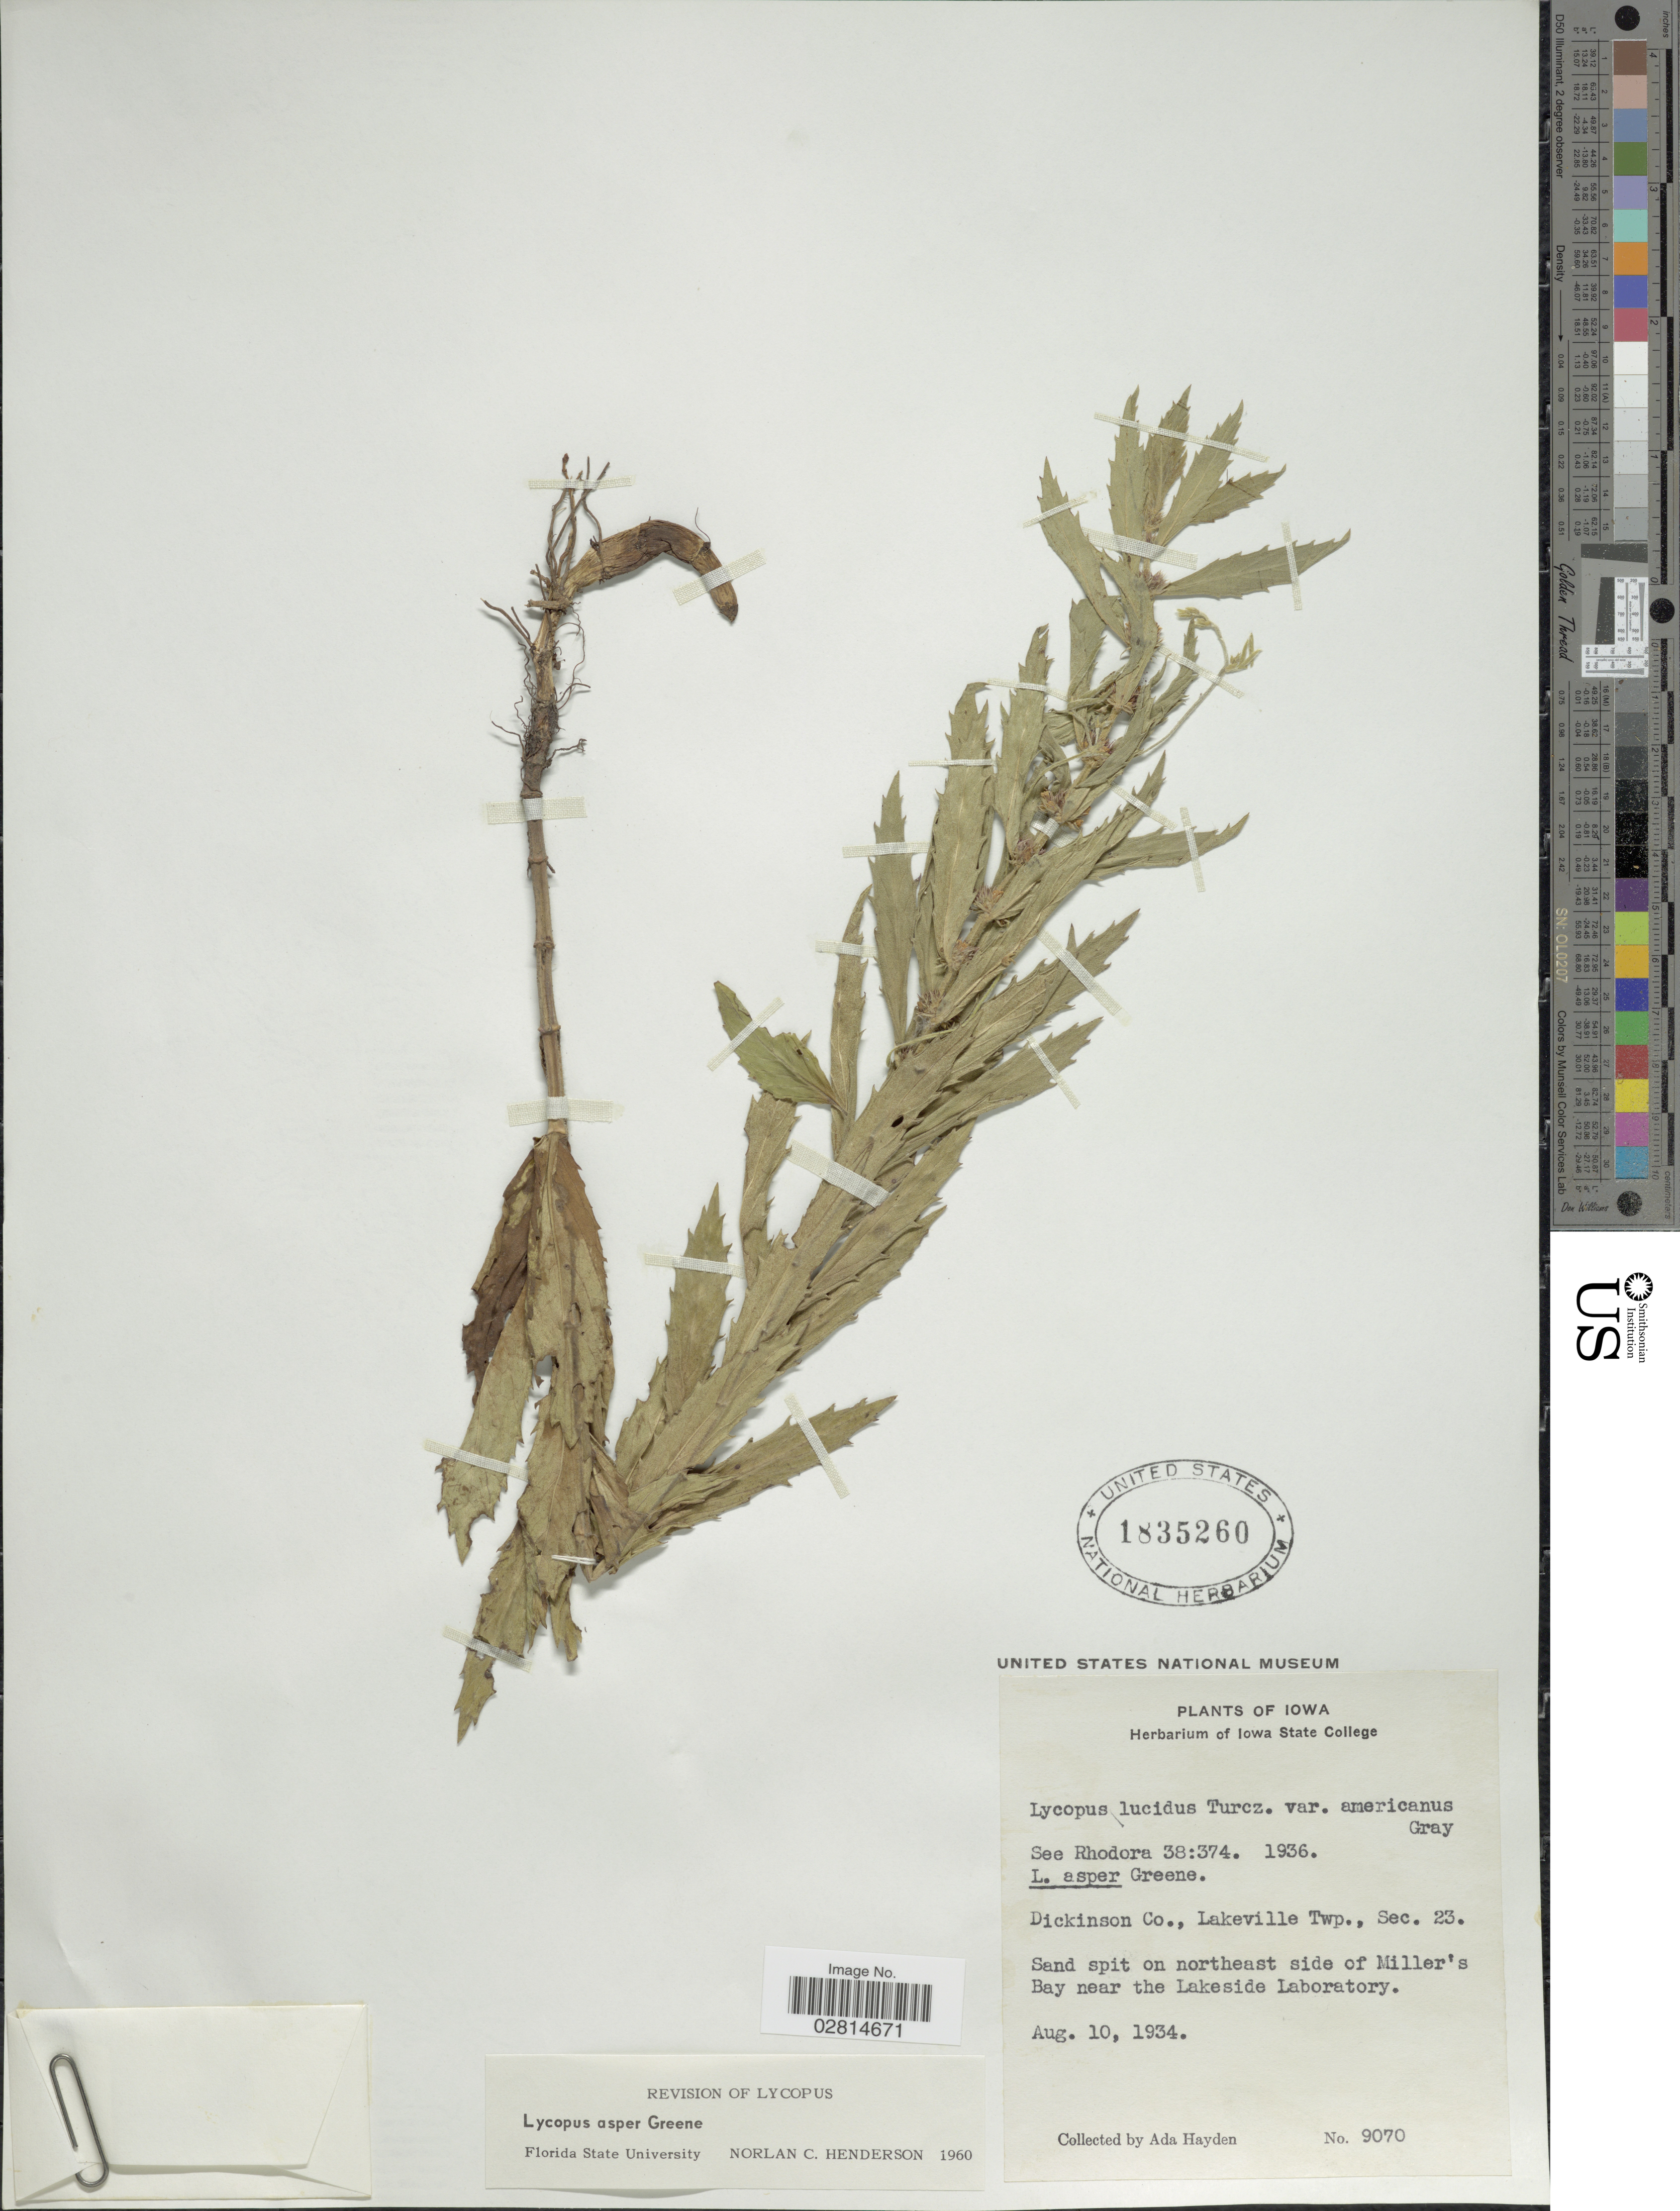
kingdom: Plantae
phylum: Tracheophyta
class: Magnoliopsida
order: Lamiales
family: Lamiaceae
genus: Lycopus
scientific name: Lycopus asper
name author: Greene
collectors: Ada Hayden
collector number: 9070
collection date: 1934-08-10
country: United States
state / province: Iowa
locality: Dickinson Co., Lakeville Twp., Sec. 23. Sand spit on northeast side of Miller's Bay near the Lakeside Laboratory.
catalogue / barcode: US 1835260